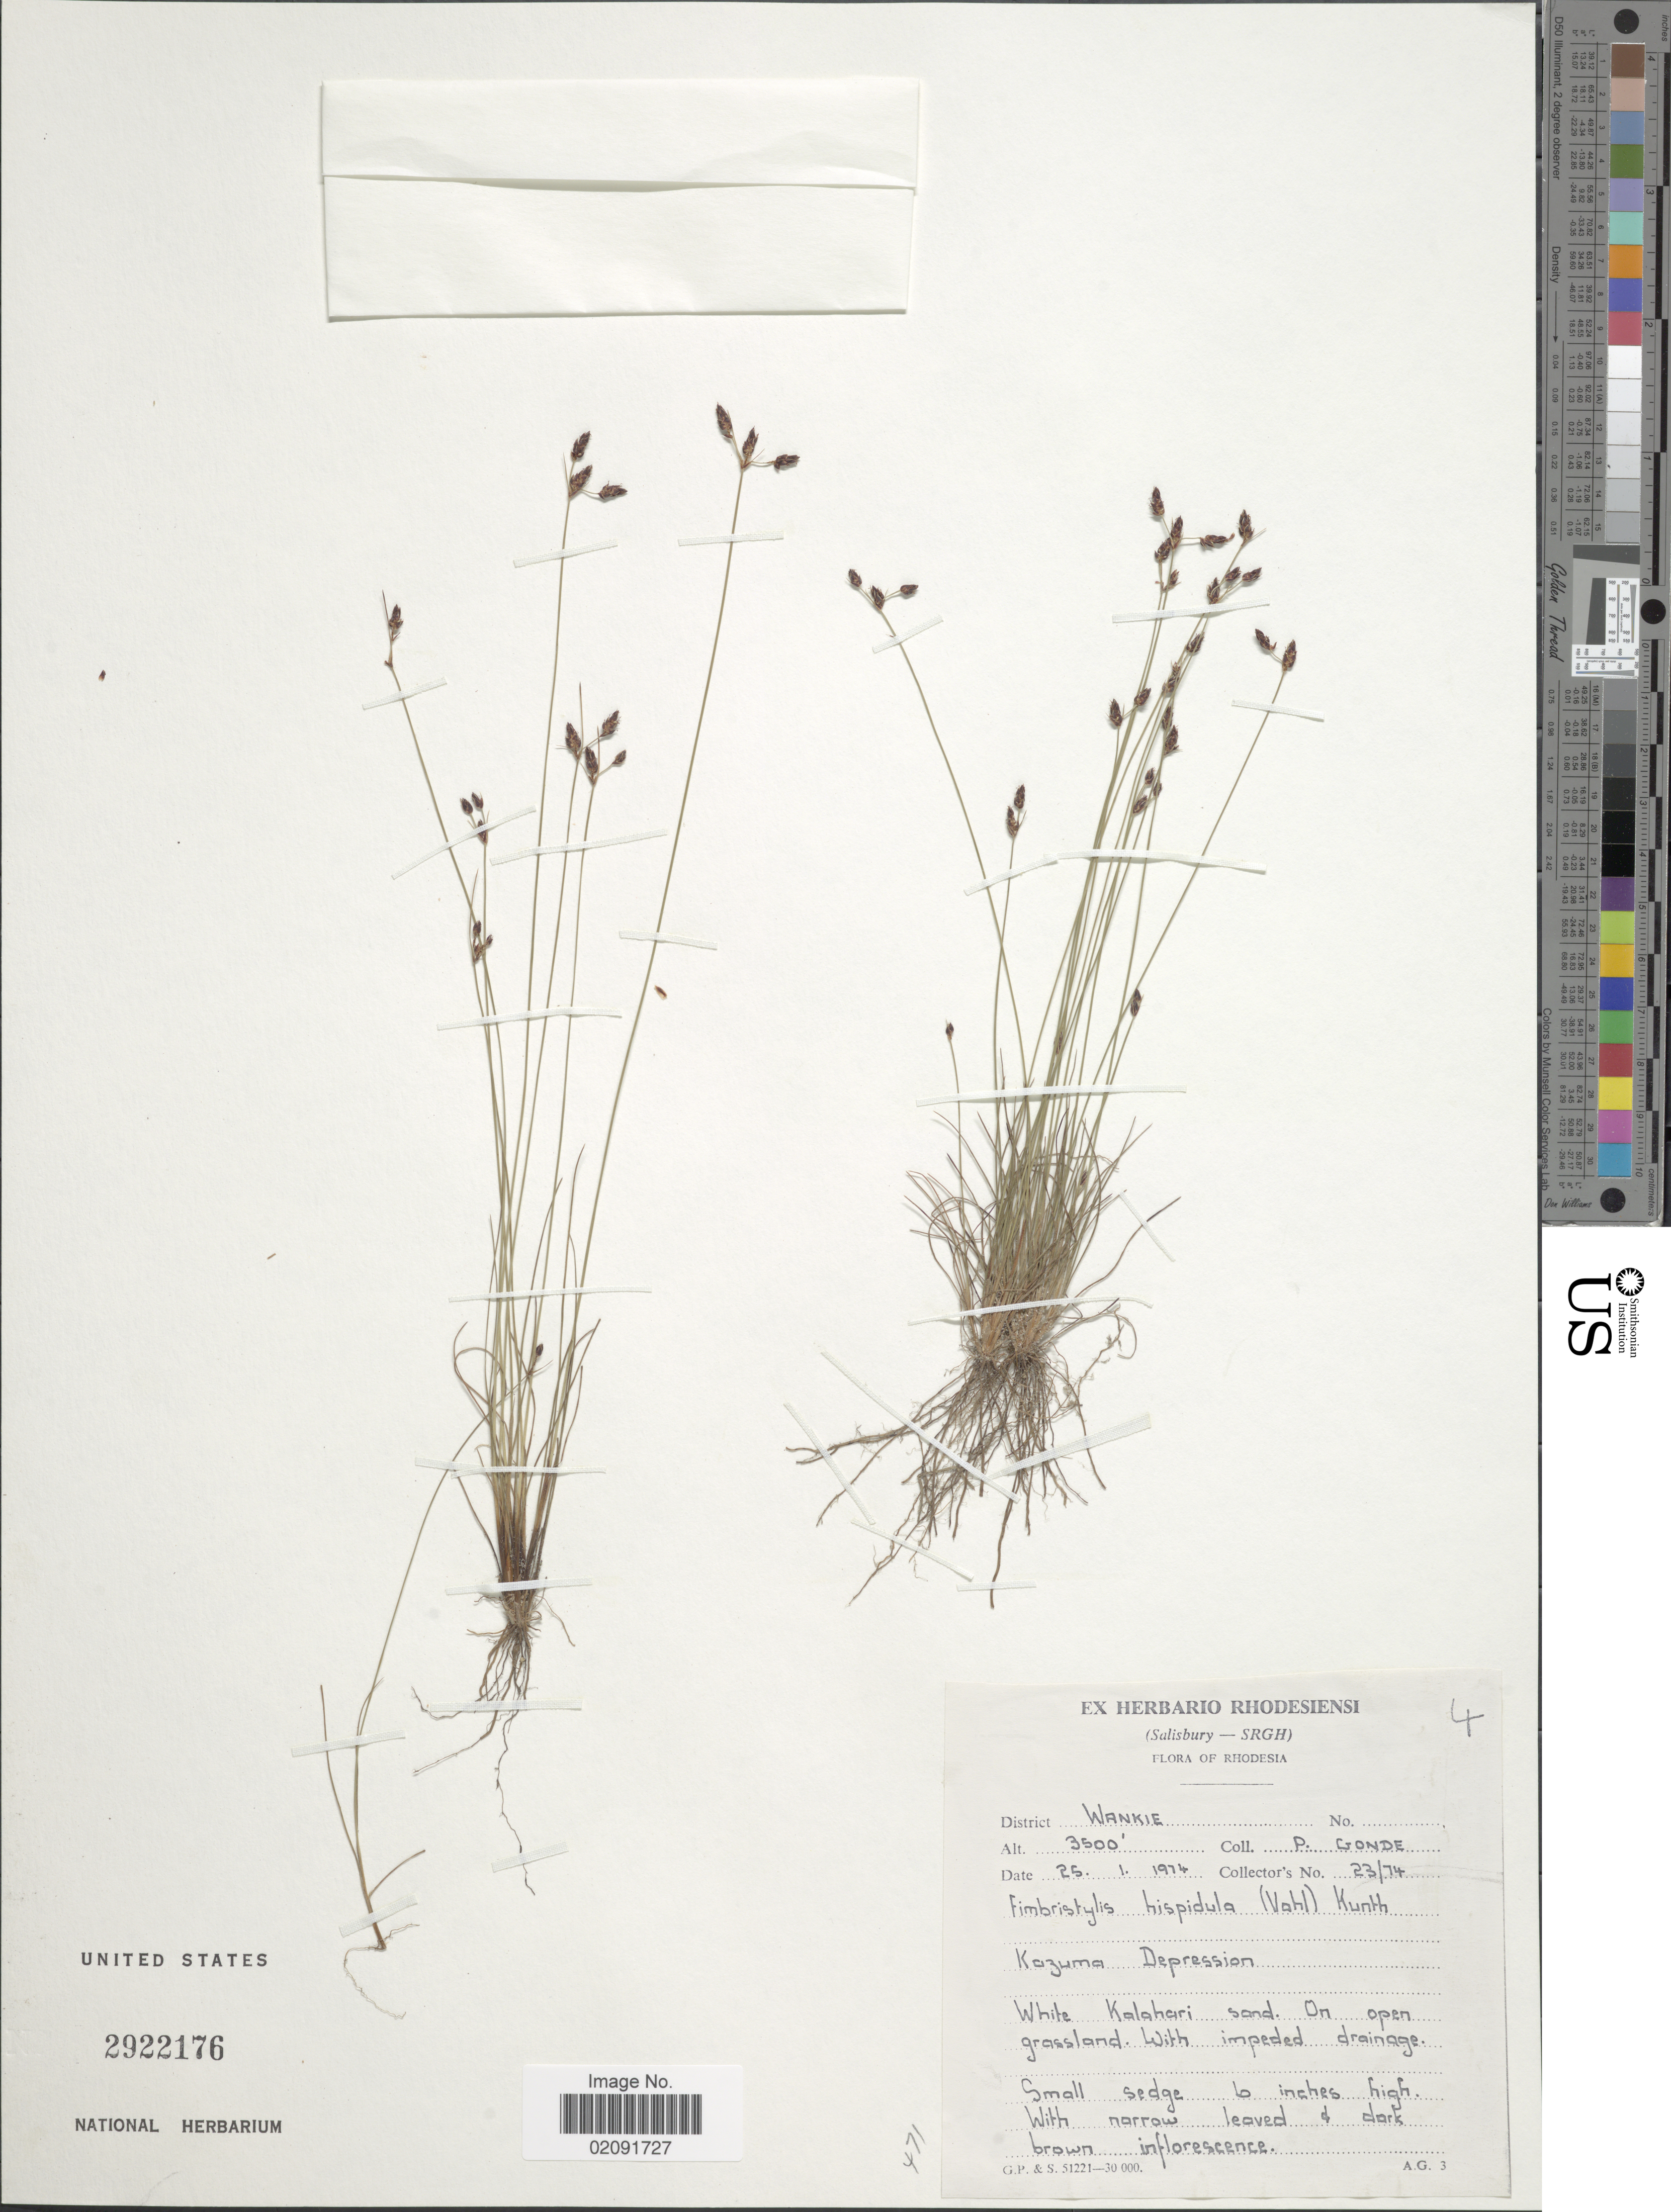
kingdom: Plantae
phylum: Tracheophyta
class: Liliopsida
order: Poales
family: Cyperaceae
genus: Bulbostylis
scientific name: Bulbostylis hispidula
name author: (Vahl) R.W. Haines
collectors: P. Gonde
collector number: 23/74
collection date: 1971-01-25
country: Zimbabwe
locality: District Wankie. Rhodesia. Kozuma Depression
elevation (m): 1067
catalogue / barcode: US 2922176